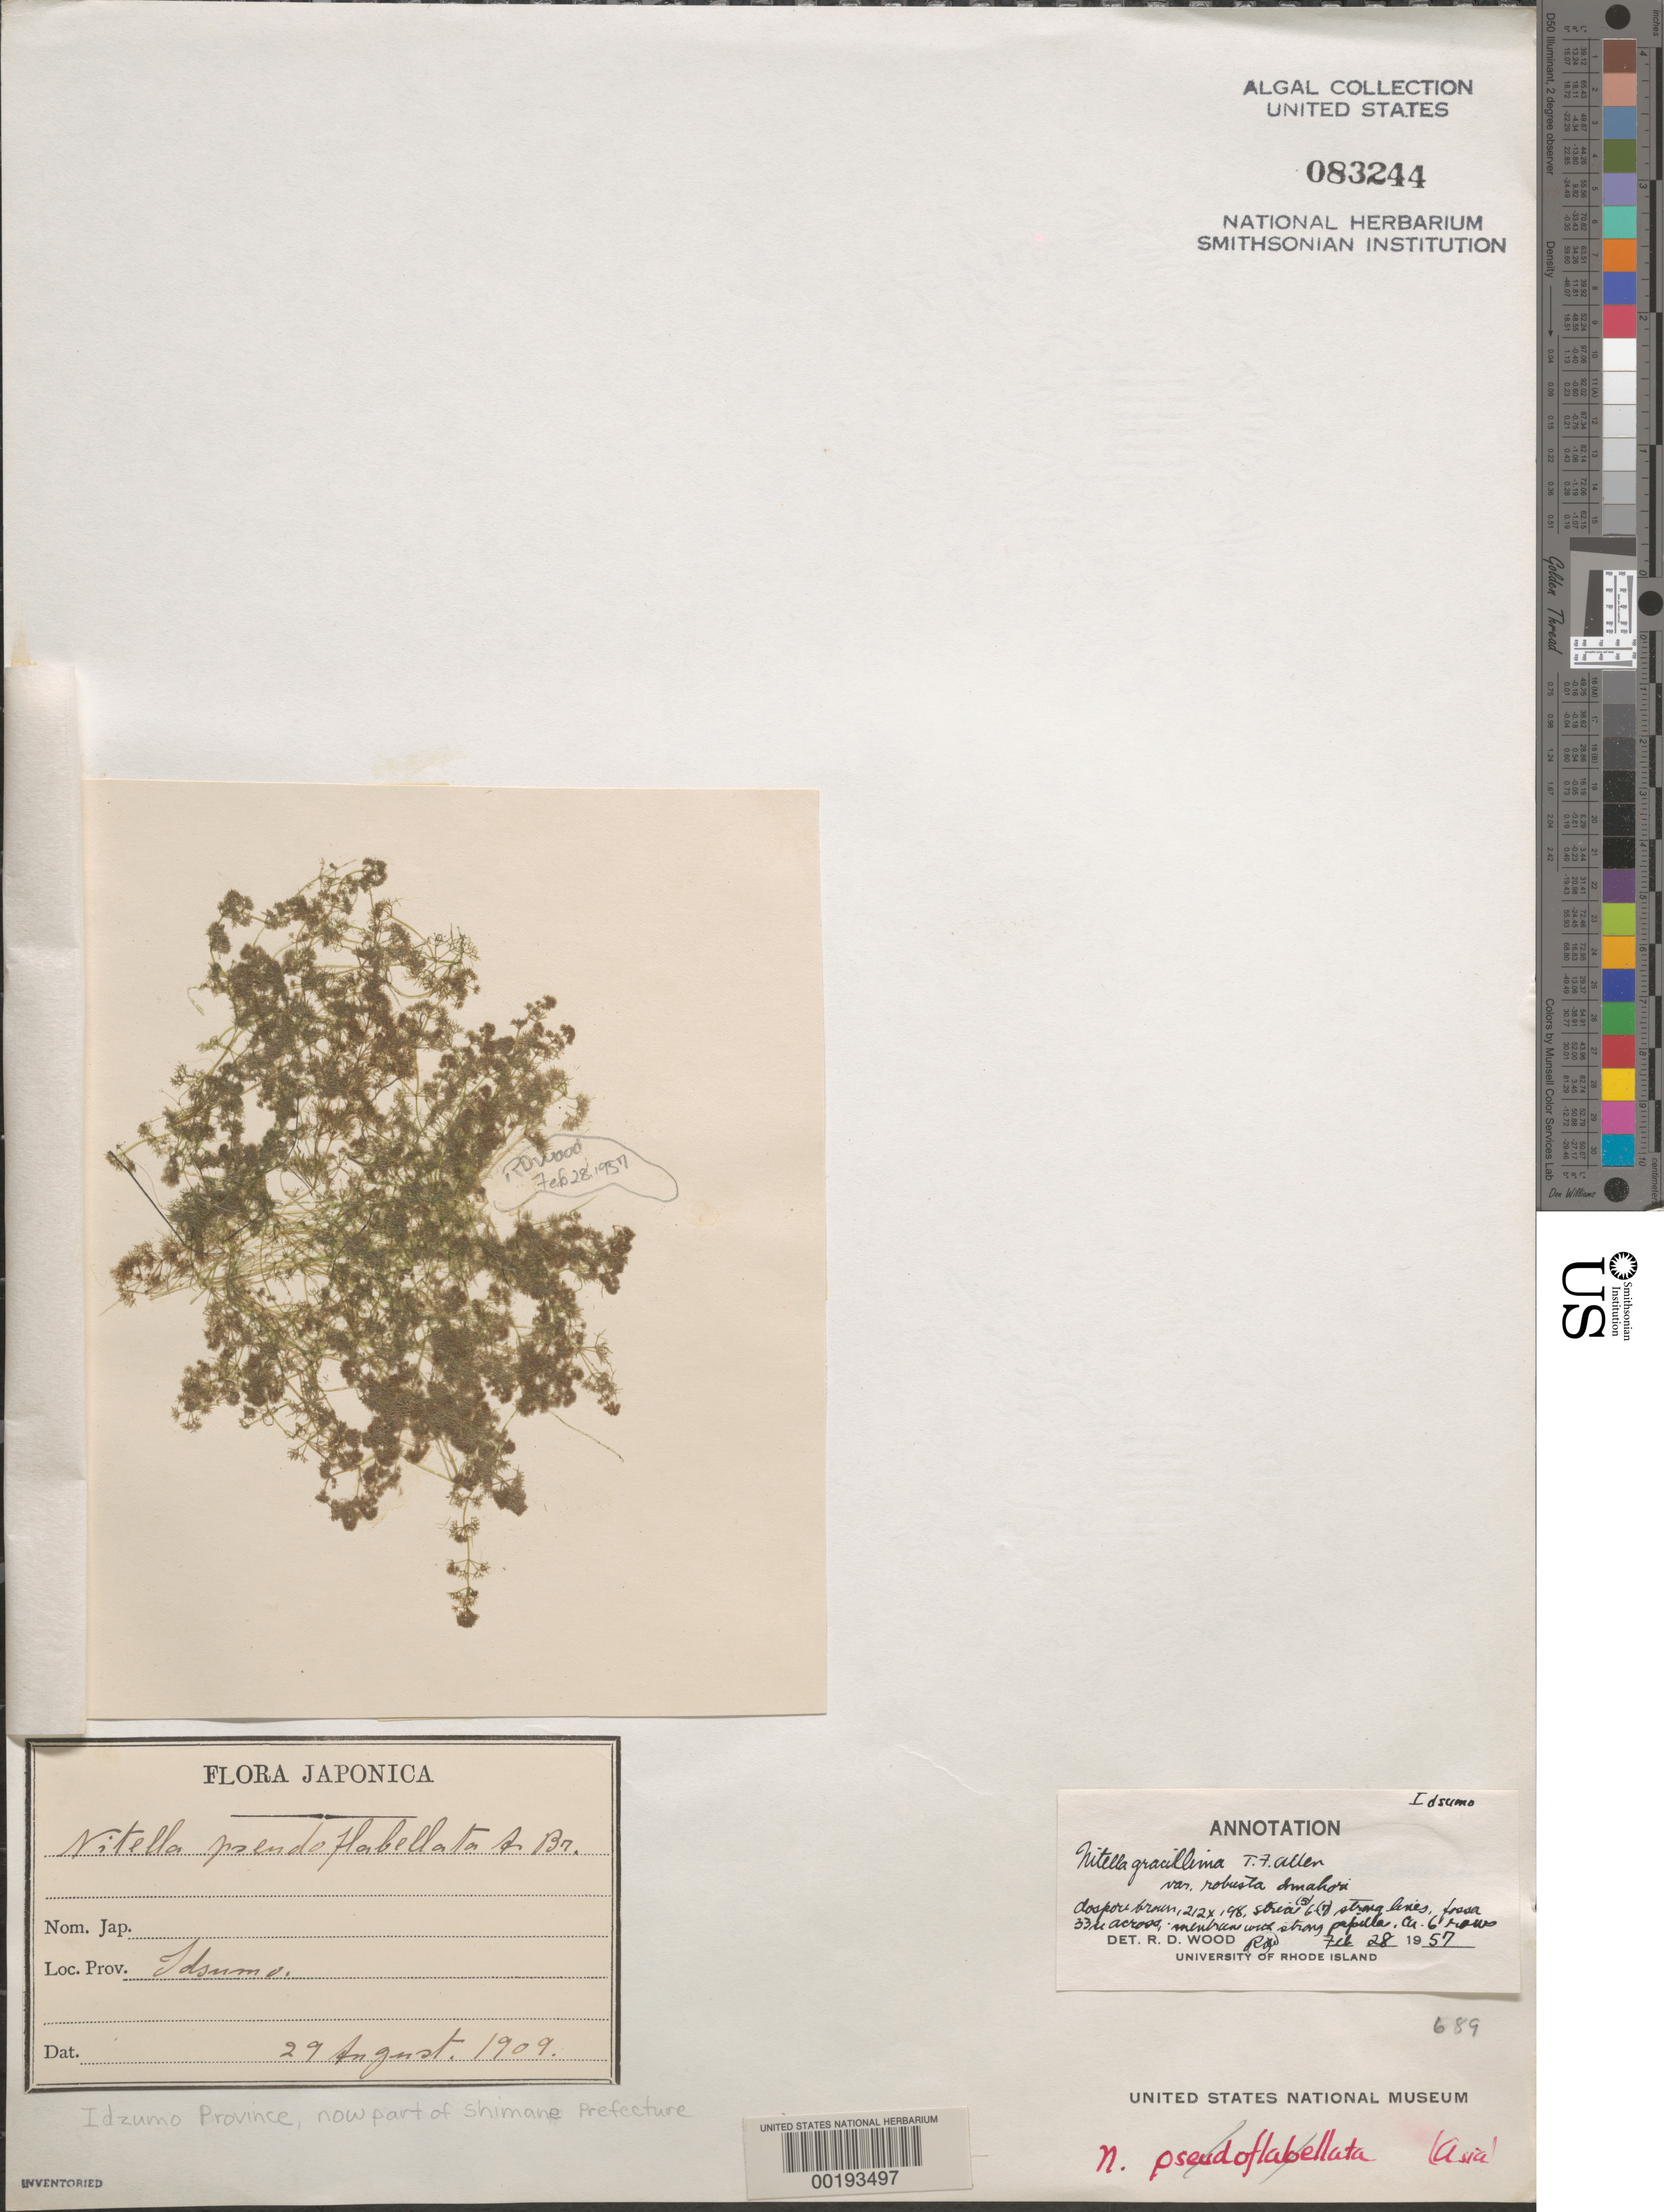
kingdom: Plantae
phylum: Charophyta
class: Charophyceae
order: Charales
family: Characeae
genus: Nitella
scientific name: Nitella gracillima var. robusta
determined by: Wood, R. D.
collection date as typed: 29 Aug 1909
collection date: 1909-08-29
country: Japan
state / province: Simane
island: Honshu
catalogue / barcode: US 83244